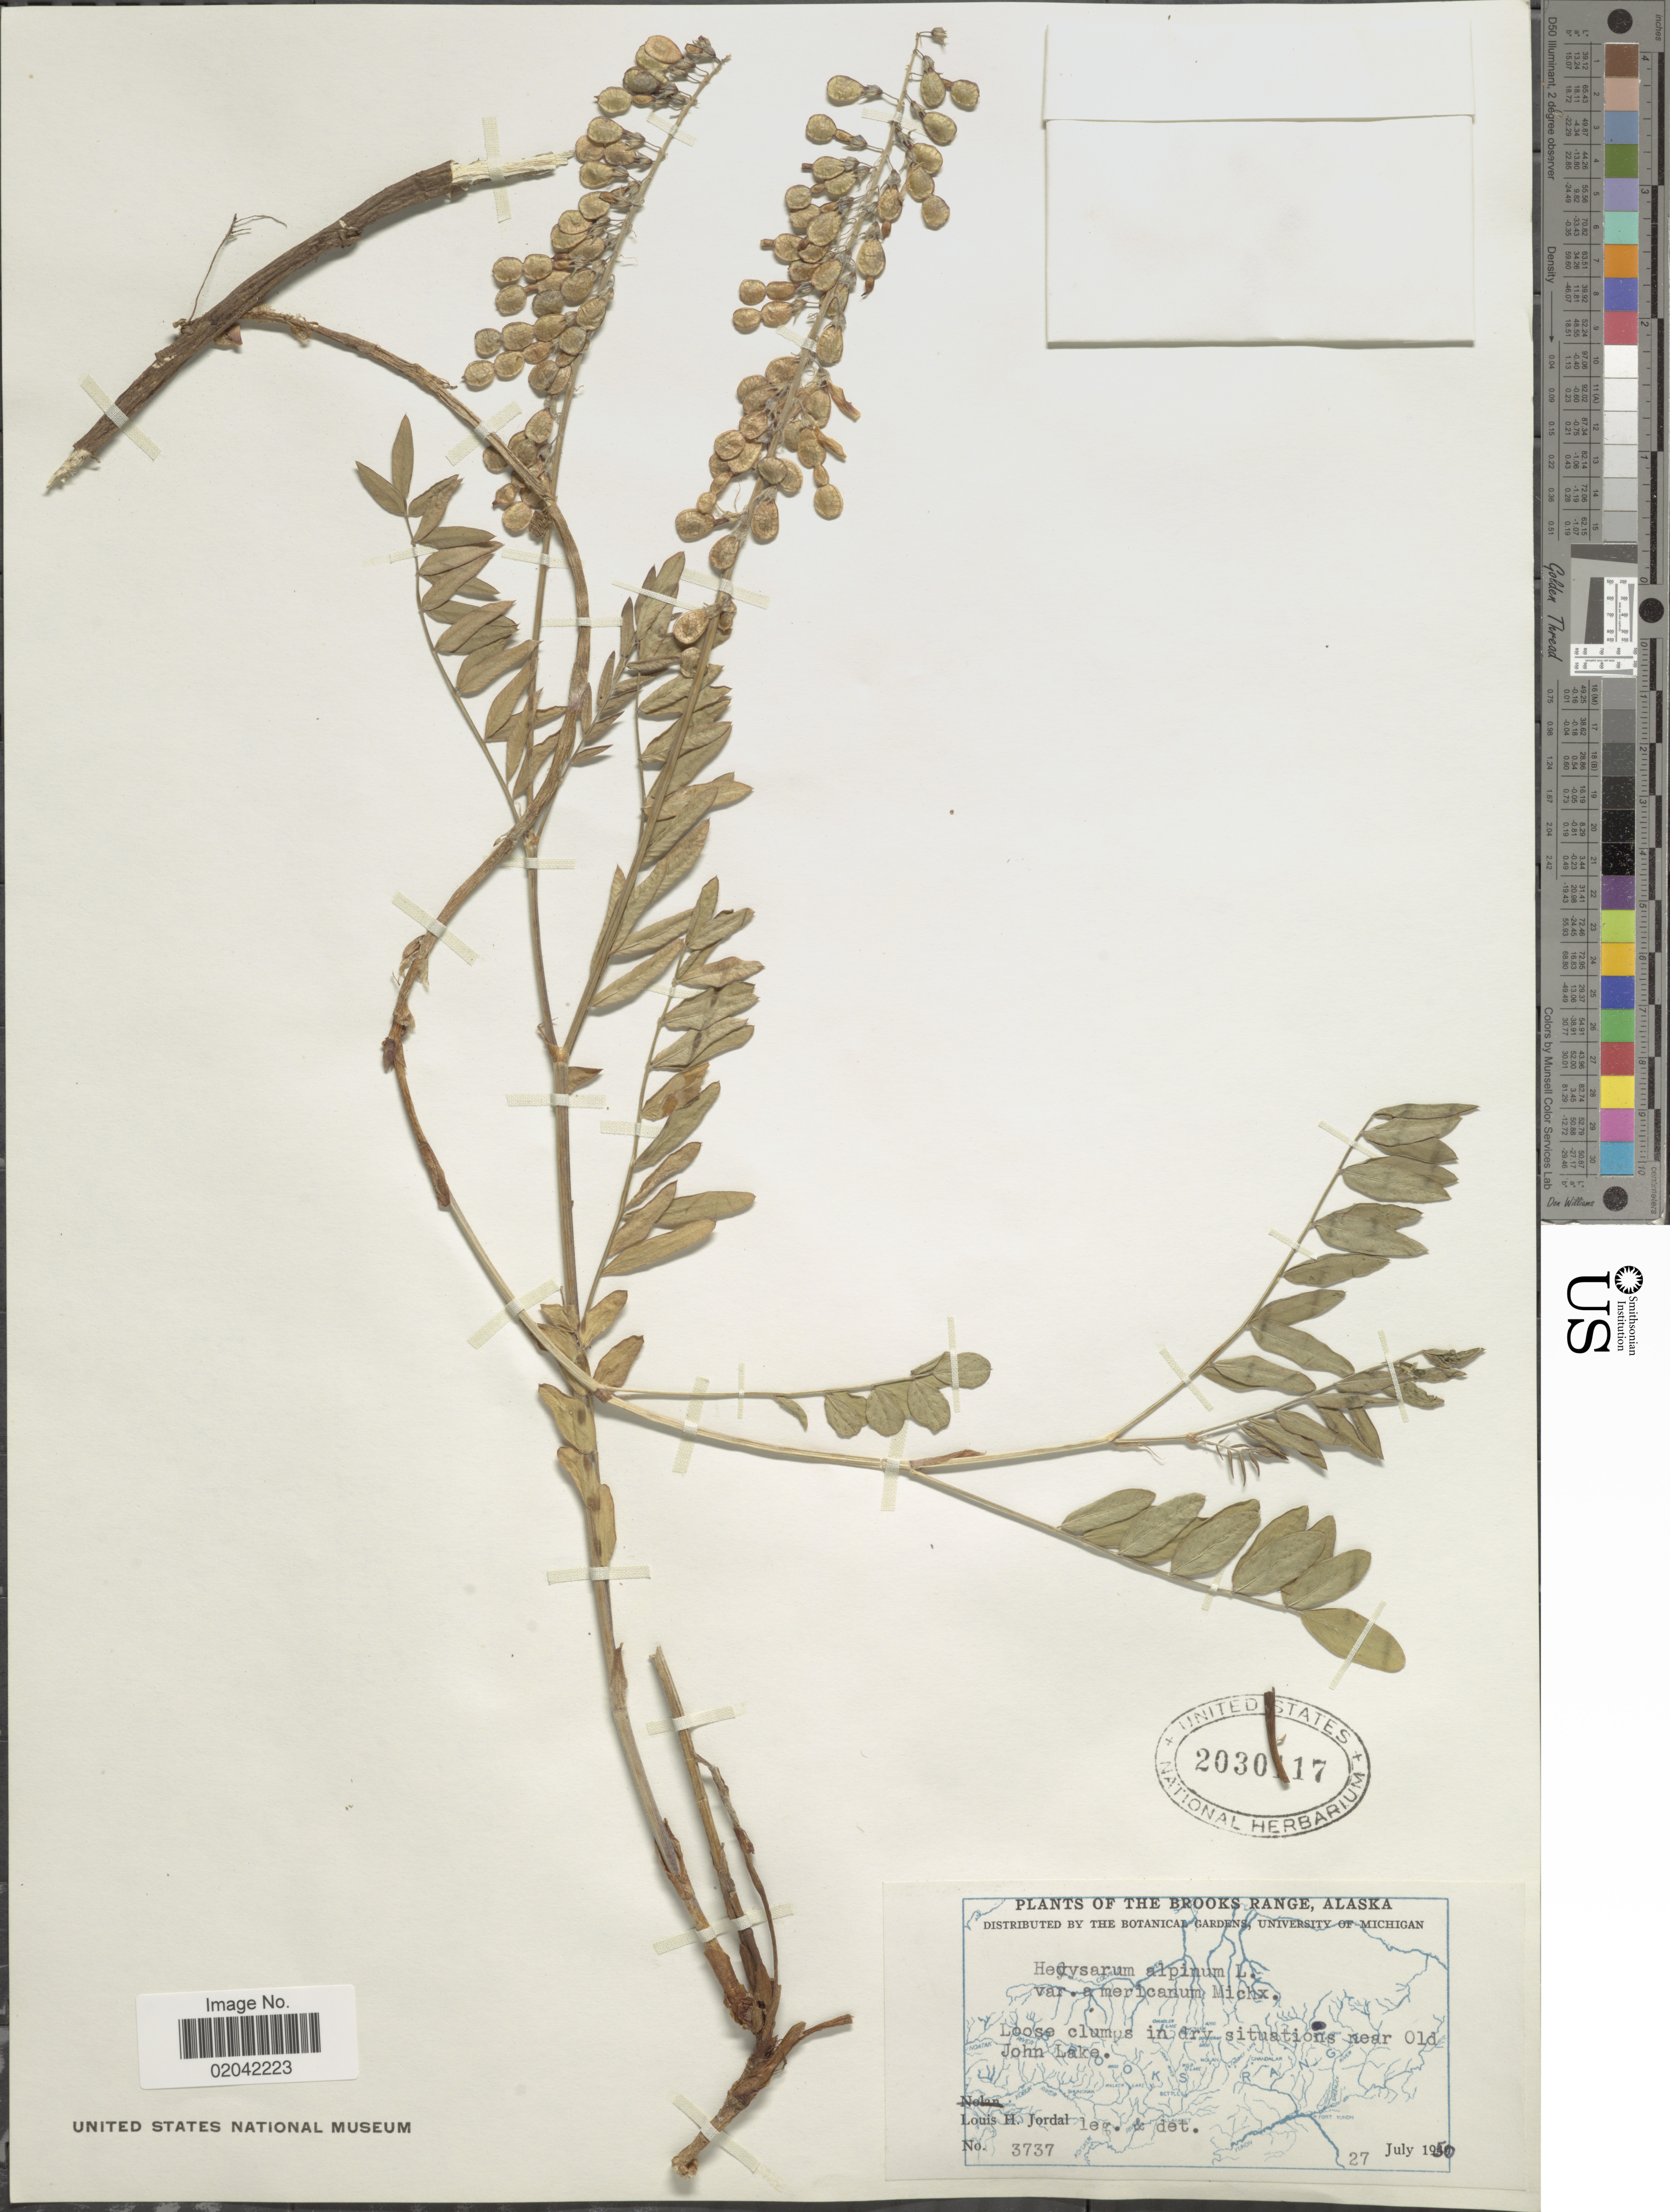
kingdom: Plantae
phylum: Tracheophyta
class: Magnoliopsida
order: Fabales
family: Fabaceae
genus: Hedysarum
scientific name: Hedysarum alpinum var. americanum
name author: Michx. ex Pursh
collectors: L. Jordal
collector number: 3737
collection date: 1950-07-27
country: United States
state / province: Alaska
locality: The Brooks Range. Loose clumus in dry situations near Old John Lake